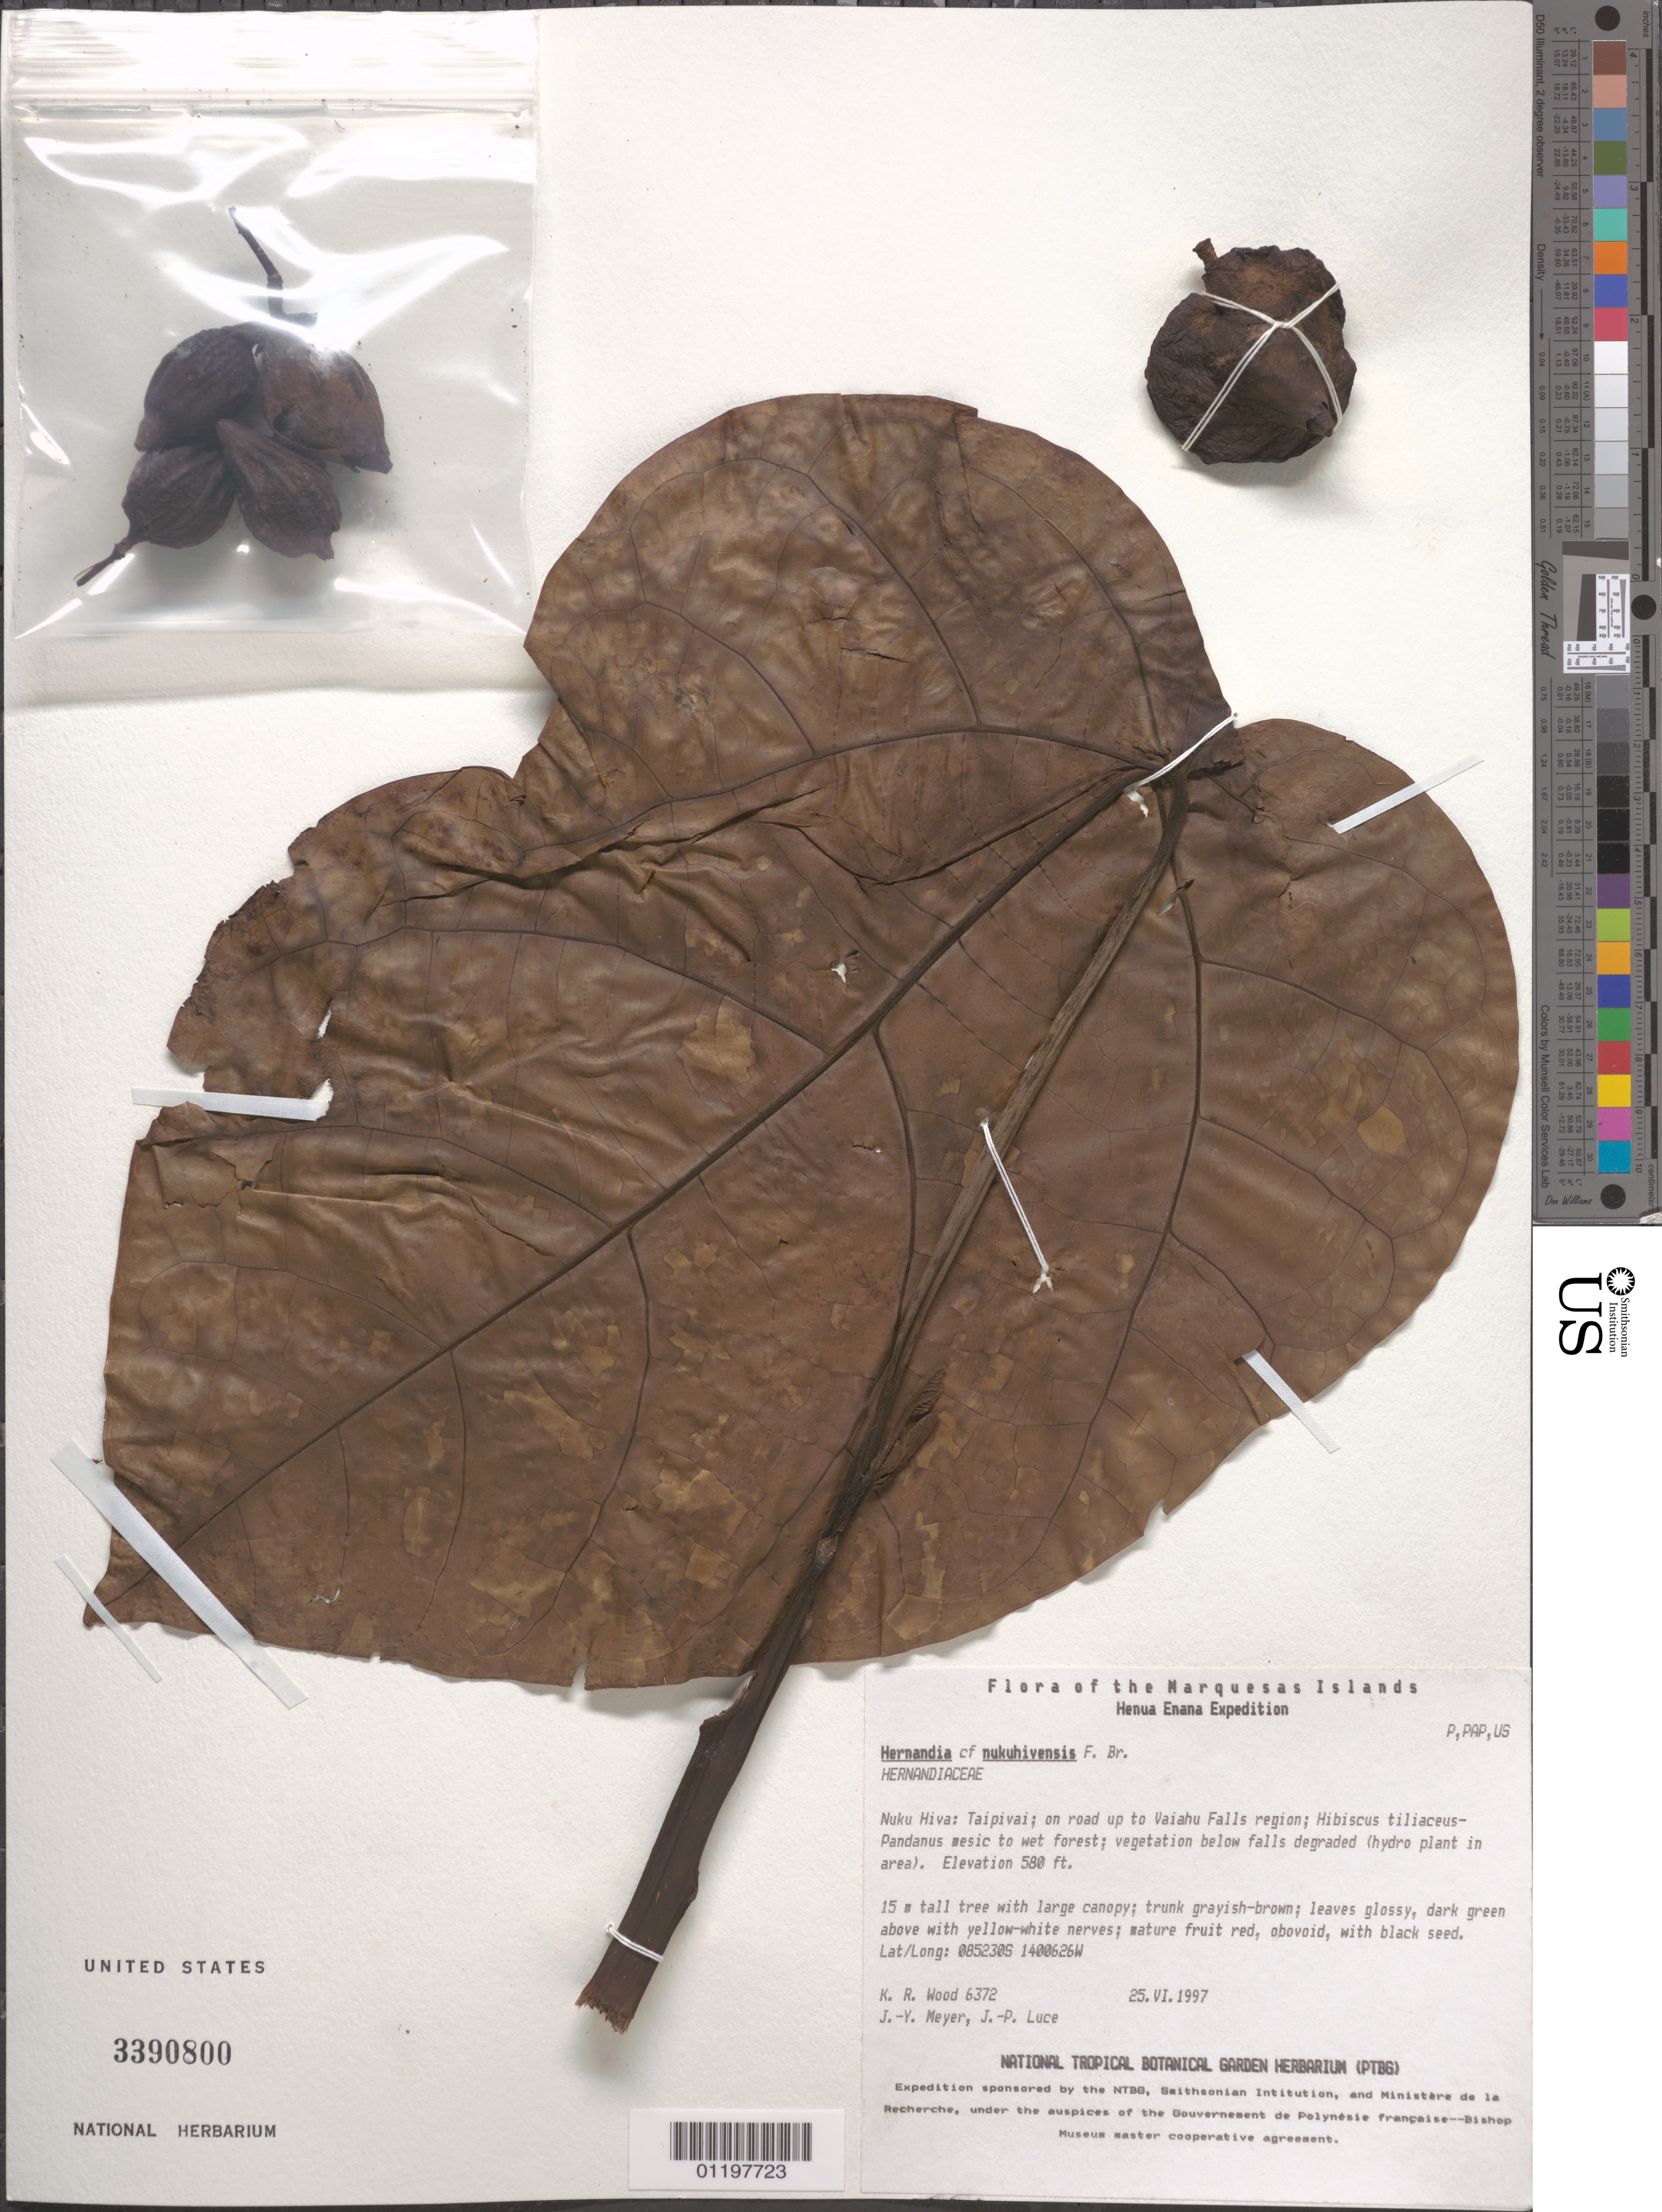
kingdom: Plantae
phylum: Tracheophyta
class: Magnoliopsida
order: Laurales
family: Hernandiaceae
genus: Hernandia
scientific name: Hernandia nukuhivensis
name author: F. Br.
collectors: K. R. Wood, J.-Y. Meyer & J. Luce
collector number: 6372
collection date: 1997-06-25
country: French Polynesia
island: Nuku Hiva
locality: Taipivai, on road up to Vaiahu Falls region, below falls degraded (hydro plant in area)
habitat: Hibiscus tiliaceus - Pandanus mesic to wet forest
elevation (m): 177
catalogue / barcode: US 3390800